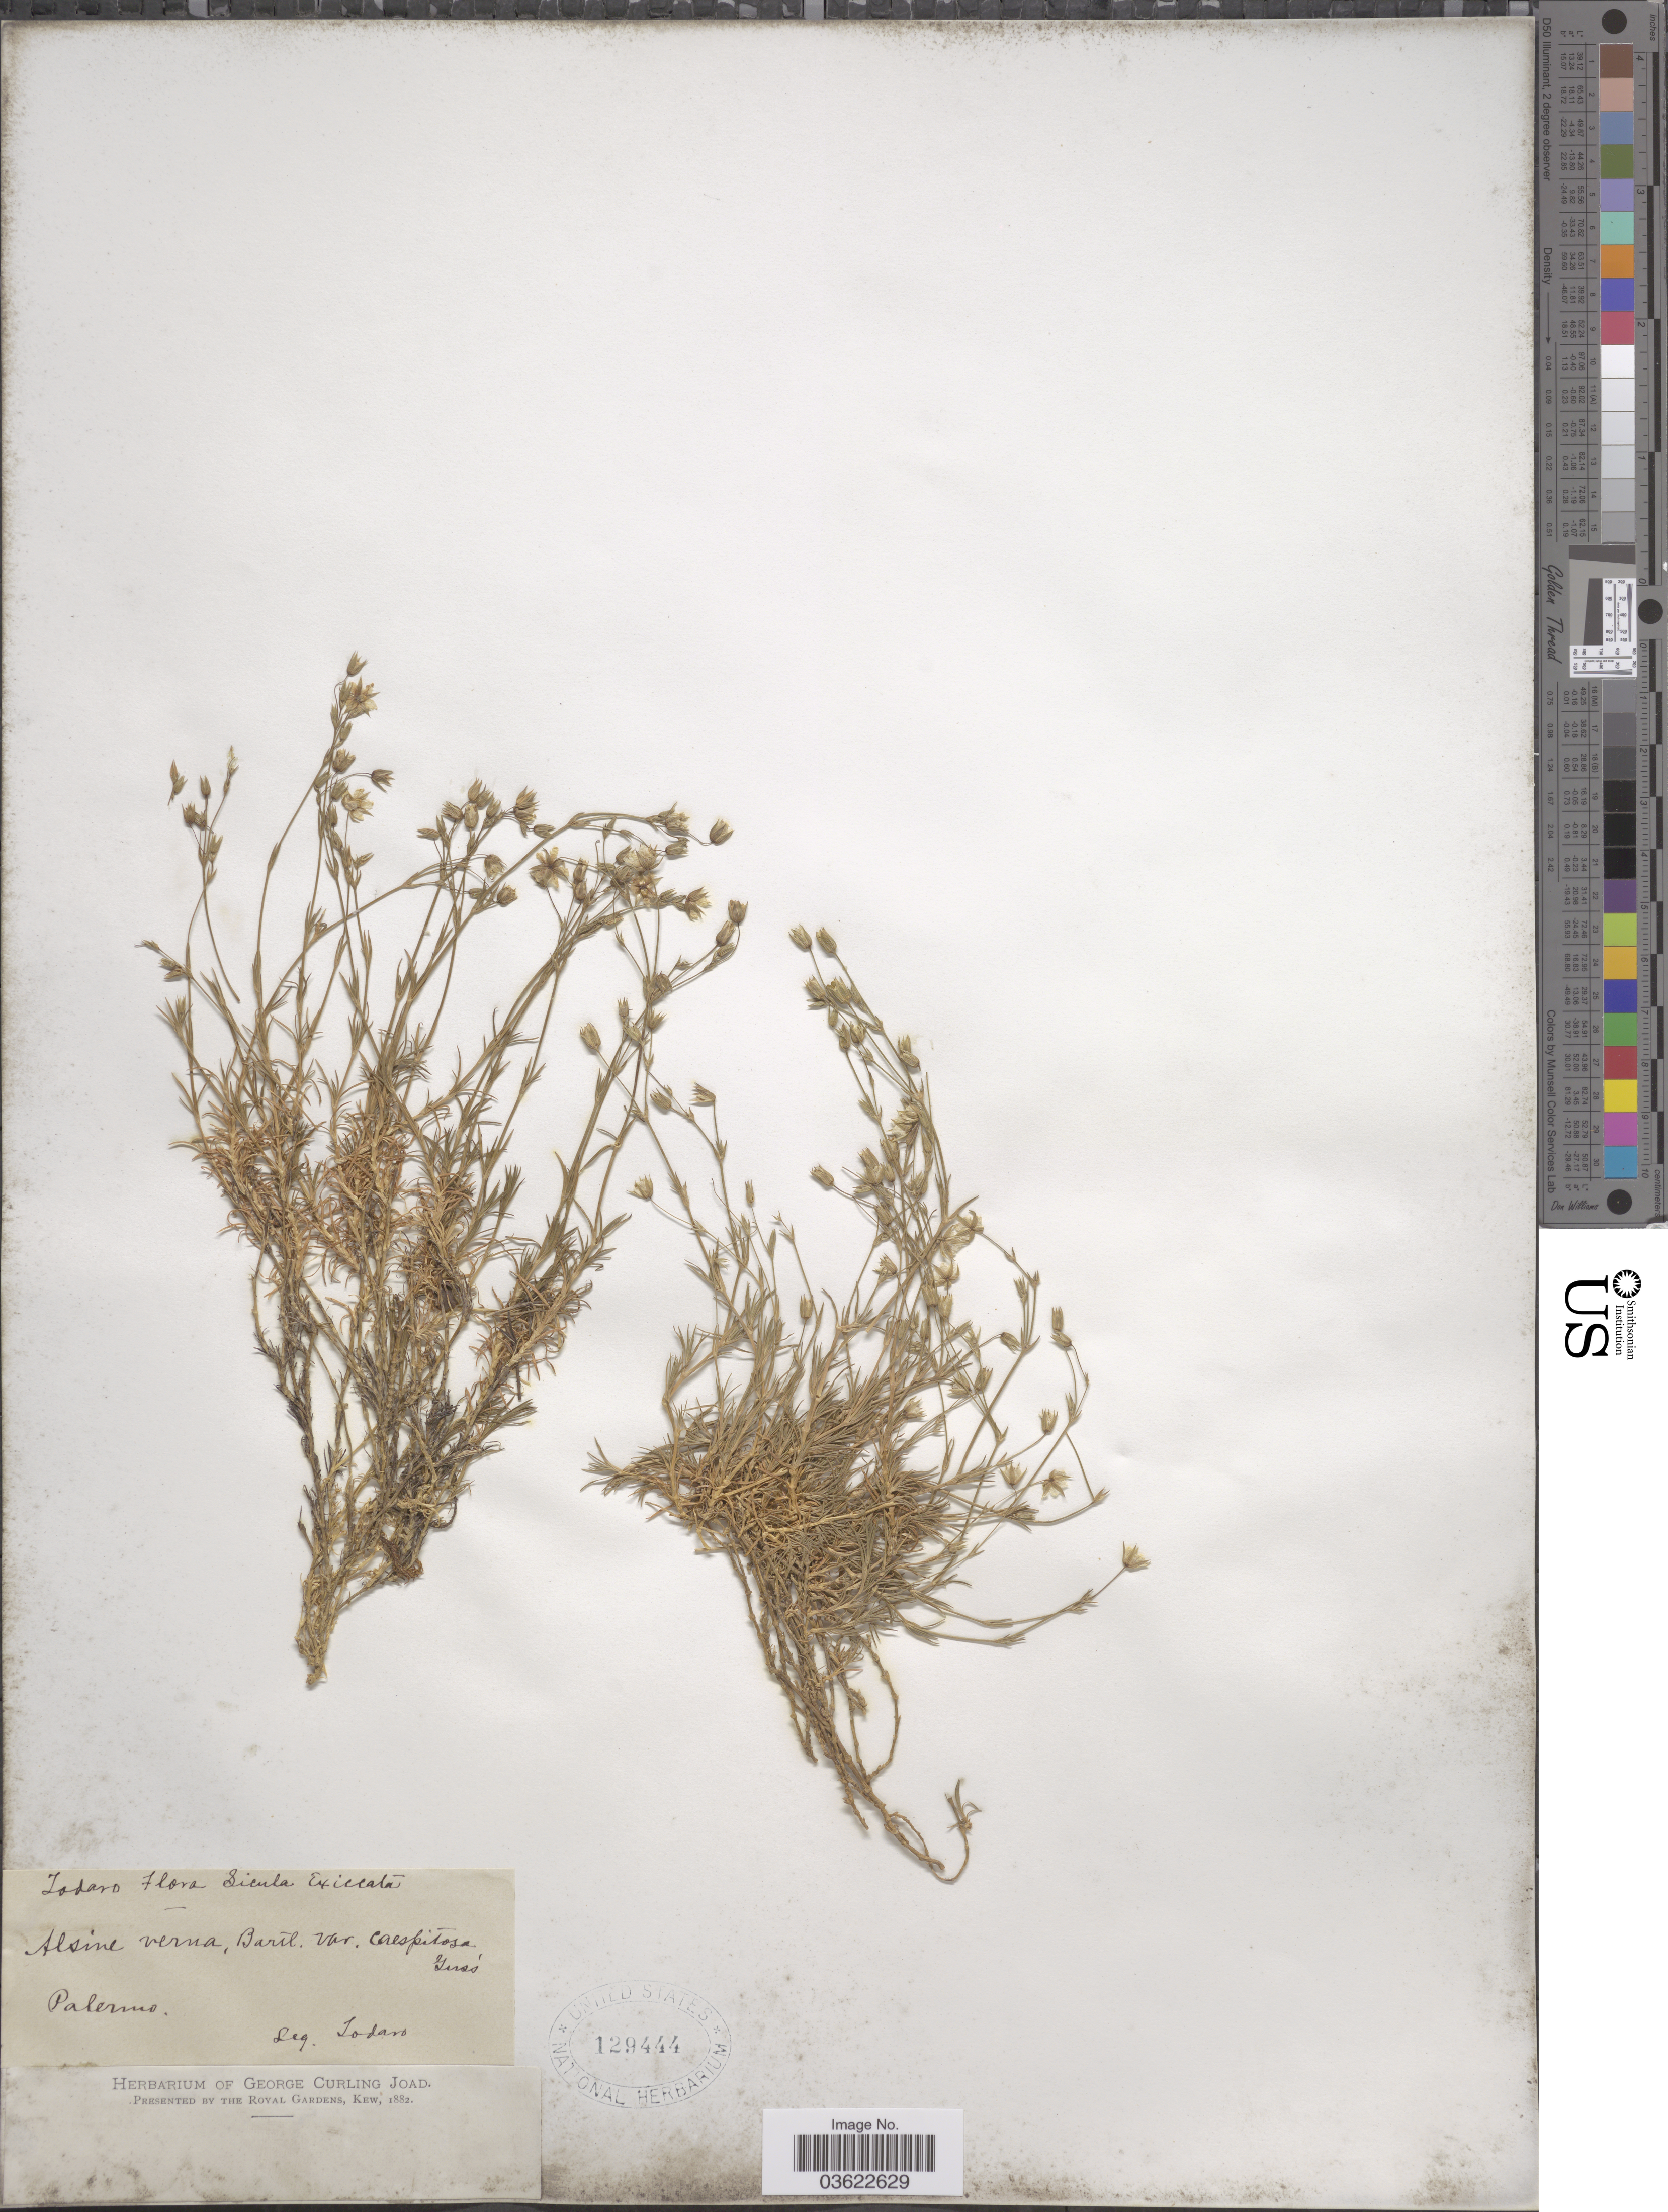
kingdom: Plantae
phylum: Tracheophyta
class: Magnoliopsida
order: Caryophyllales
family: Caryophyllaceae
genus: Arenaria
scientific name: Arenaria verna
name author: L.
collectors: Todaro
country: Italy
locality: Sicula. Palermo.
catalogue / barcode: US 129444